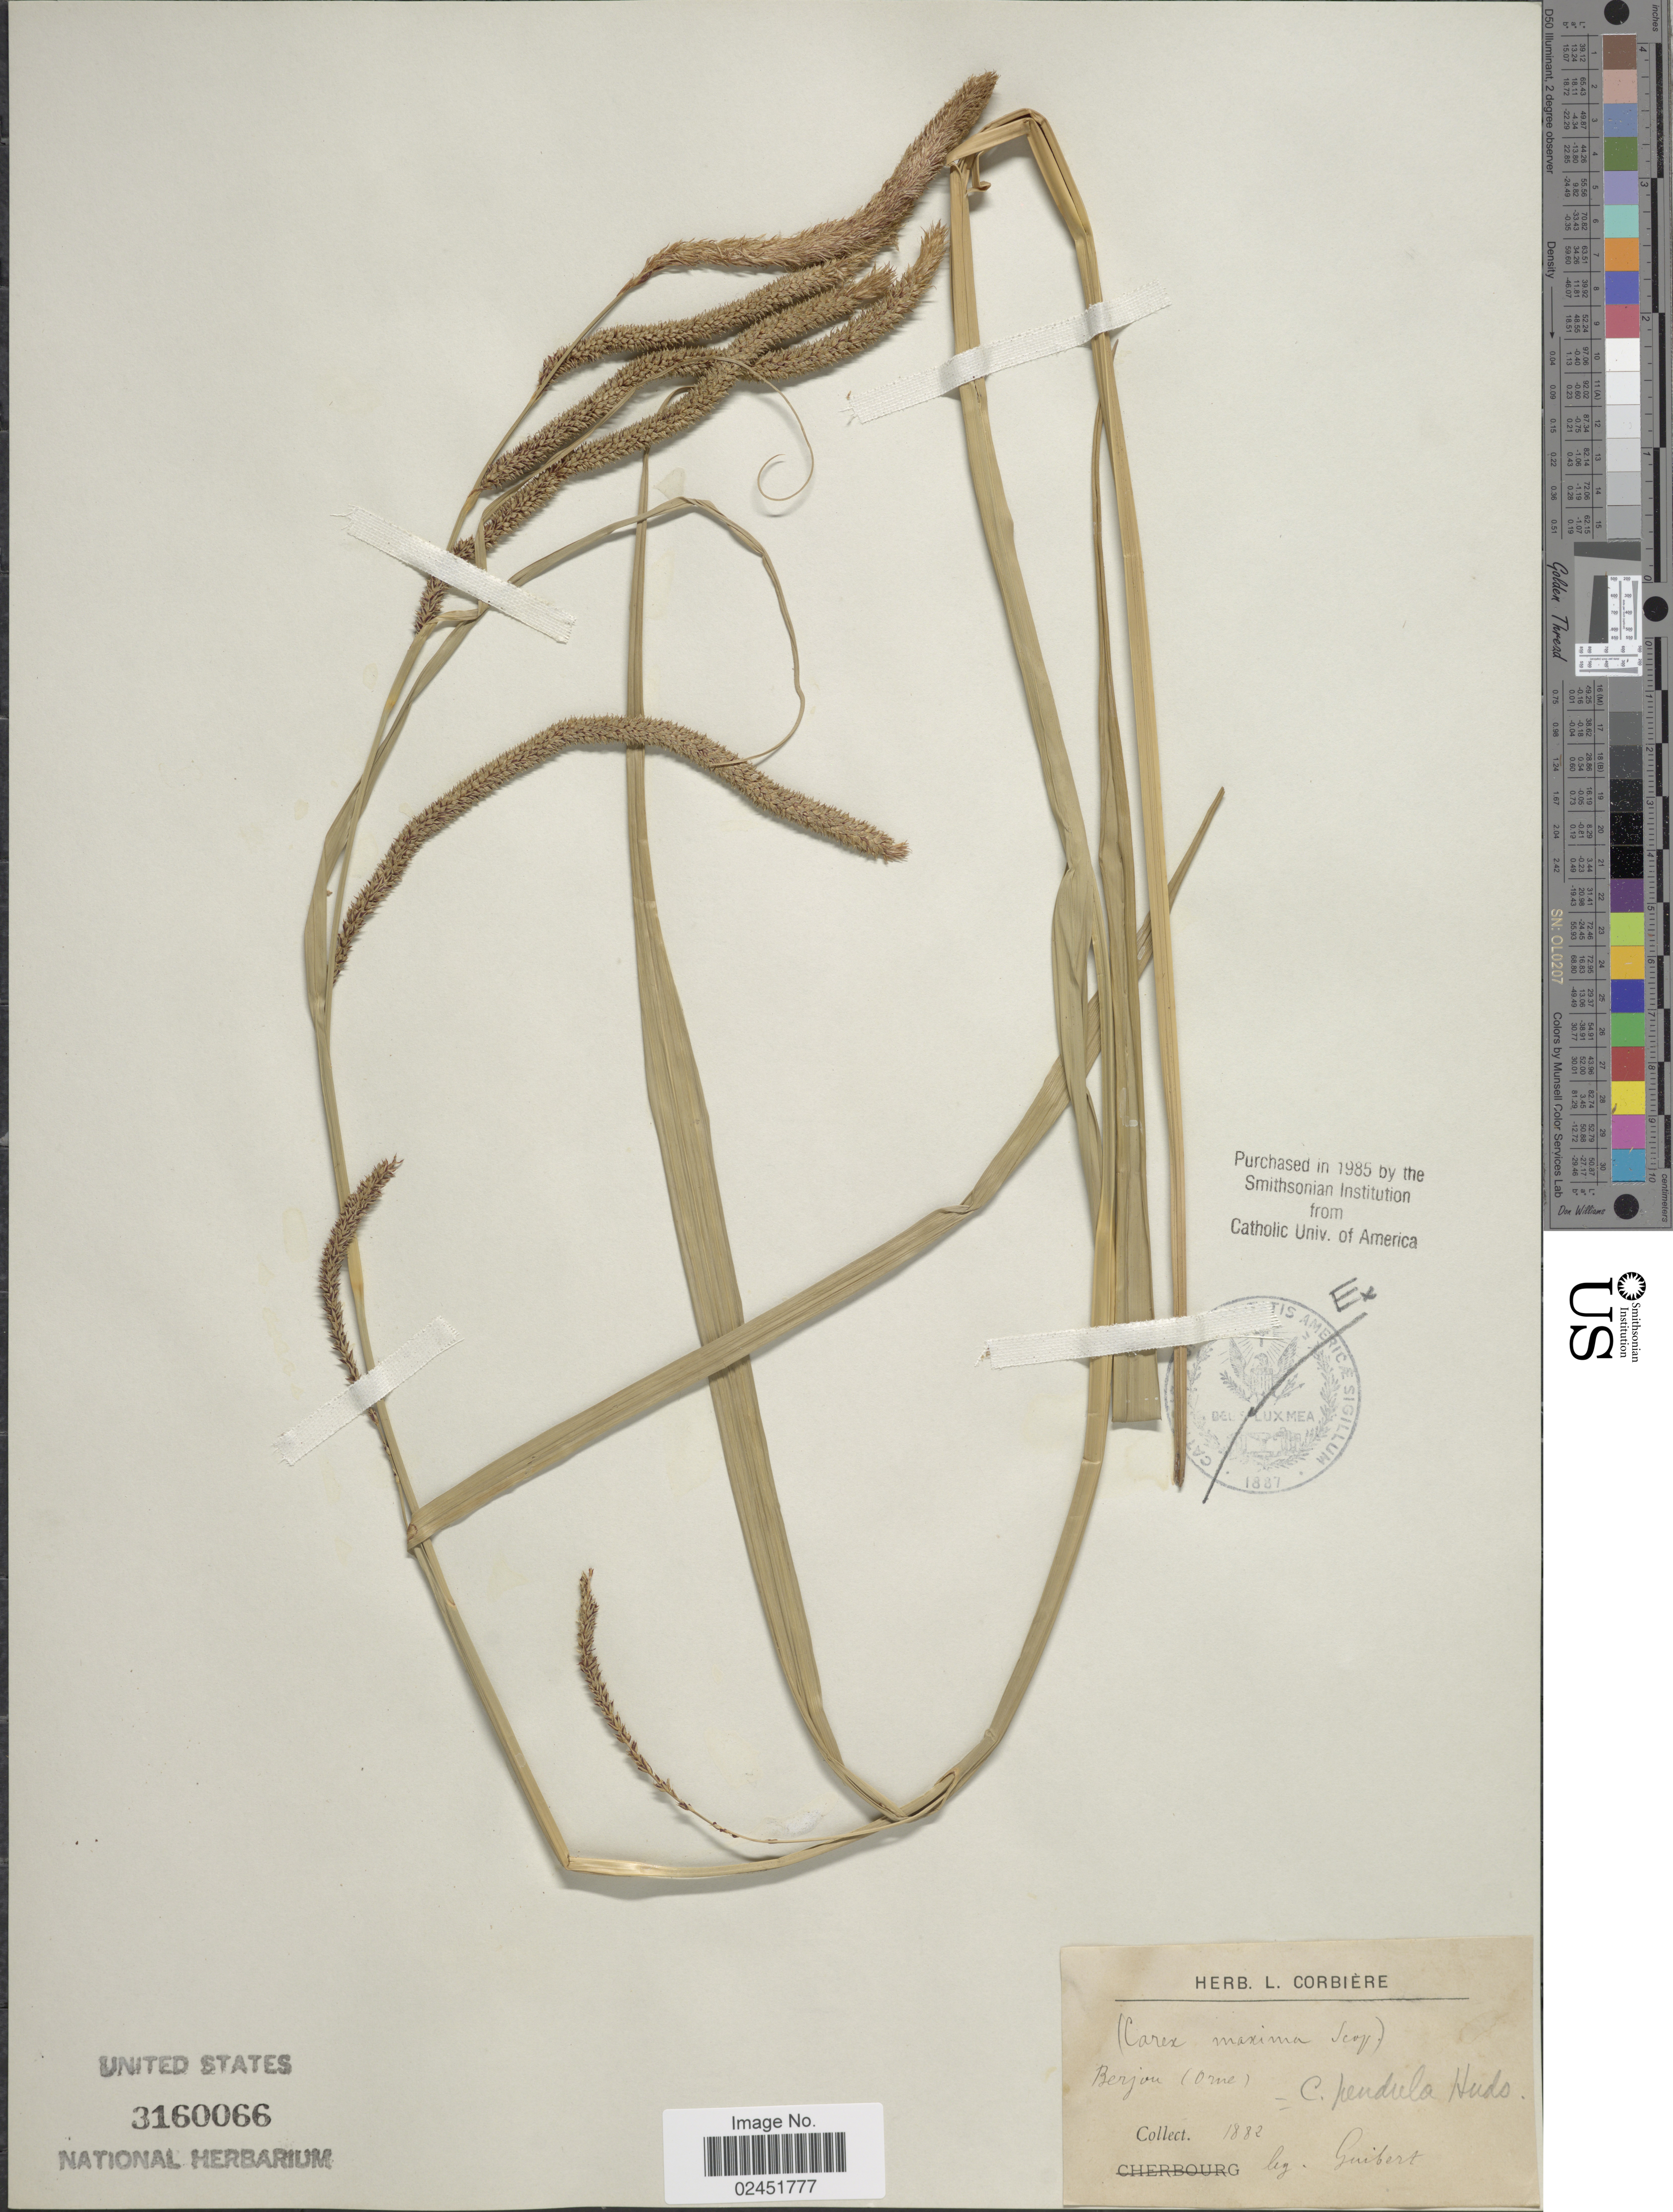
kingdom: Plantae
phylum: Tracheophyta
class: Liliopsida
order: Poales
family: Cyperaceae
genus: Carex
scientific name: Carex pendula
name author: Huds.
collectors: Guibert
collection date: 1882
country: France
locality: Berjou (Orne)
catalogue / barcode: US 3160066